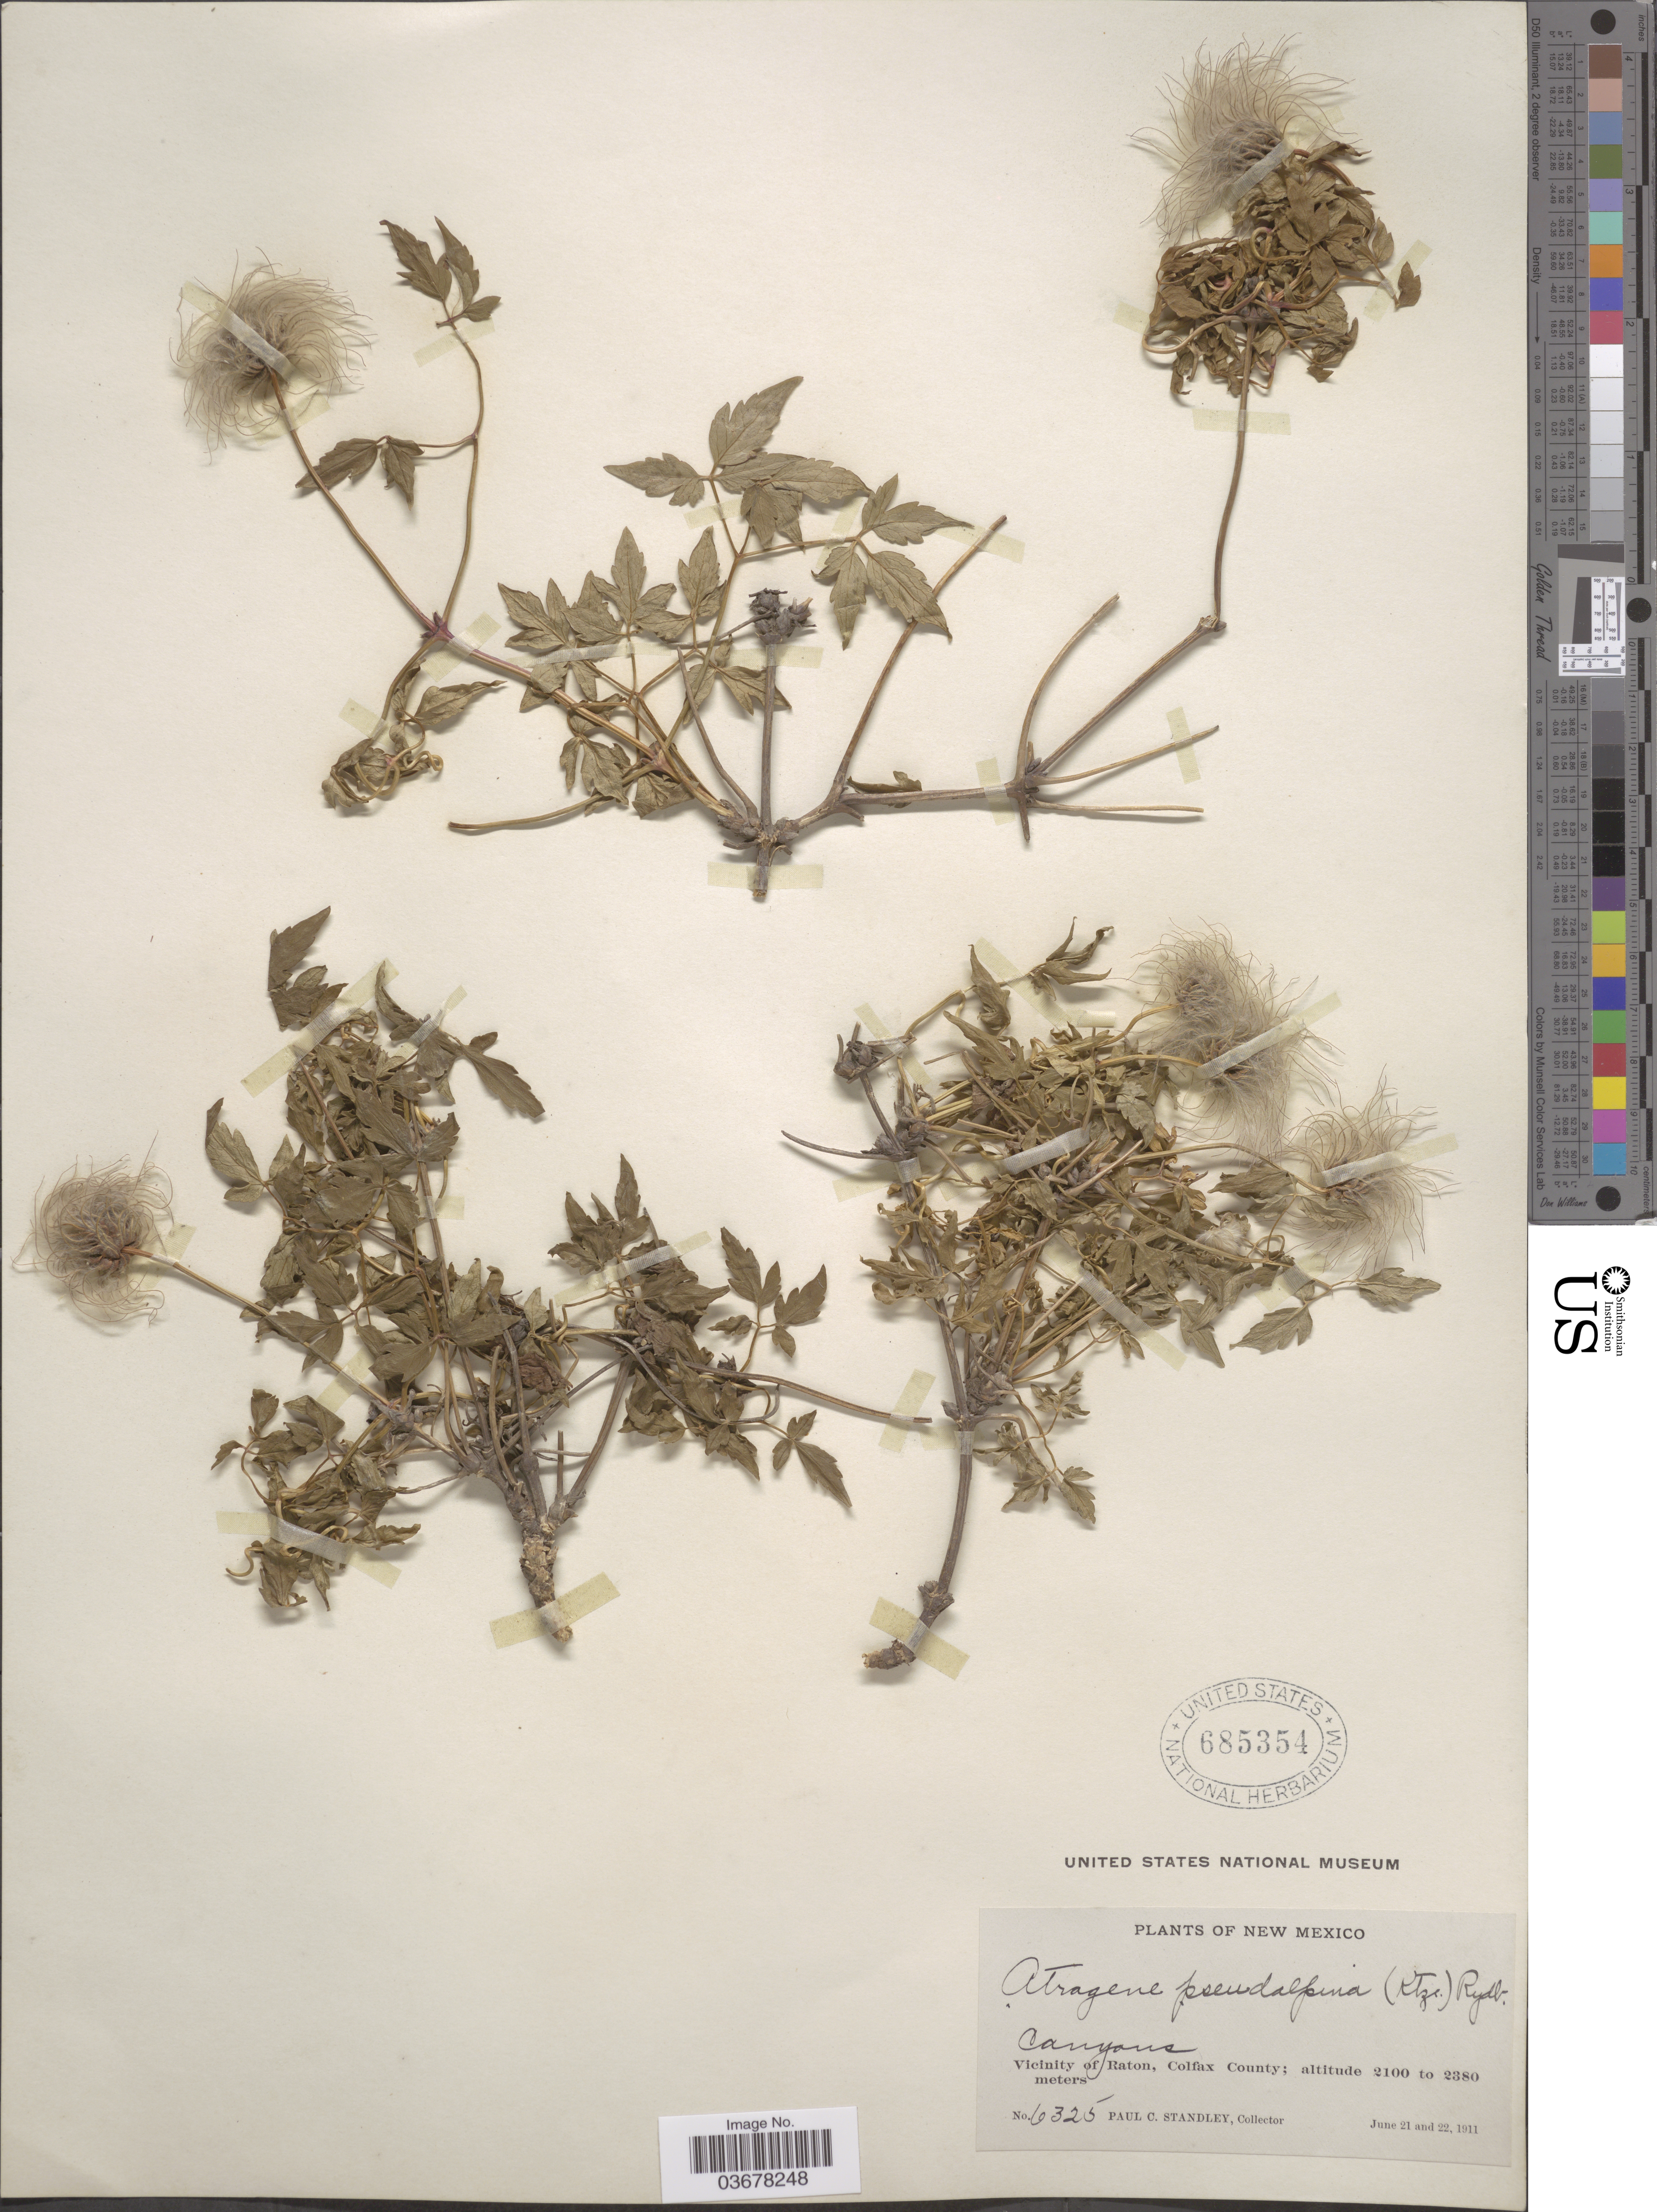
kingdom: Plantae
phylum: Tracheophyta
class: Magnoliopsida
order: Ranunculales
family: Ranunculaceae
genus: Clematis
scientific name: Clematis columbiana var. columbiana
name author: (Nutt.) Torr. & A. Gray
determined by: Strong, M. T., (US), Smithsonian Institution - National Museum of Natural History (UNITED STATES)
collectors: P. C. Standley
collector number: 6325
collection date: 1911-06-21/1911-06-22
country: United States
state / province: New Mexico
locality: Vicinity of Raton, Colfax County.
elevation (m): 2100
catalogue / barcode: US 685354